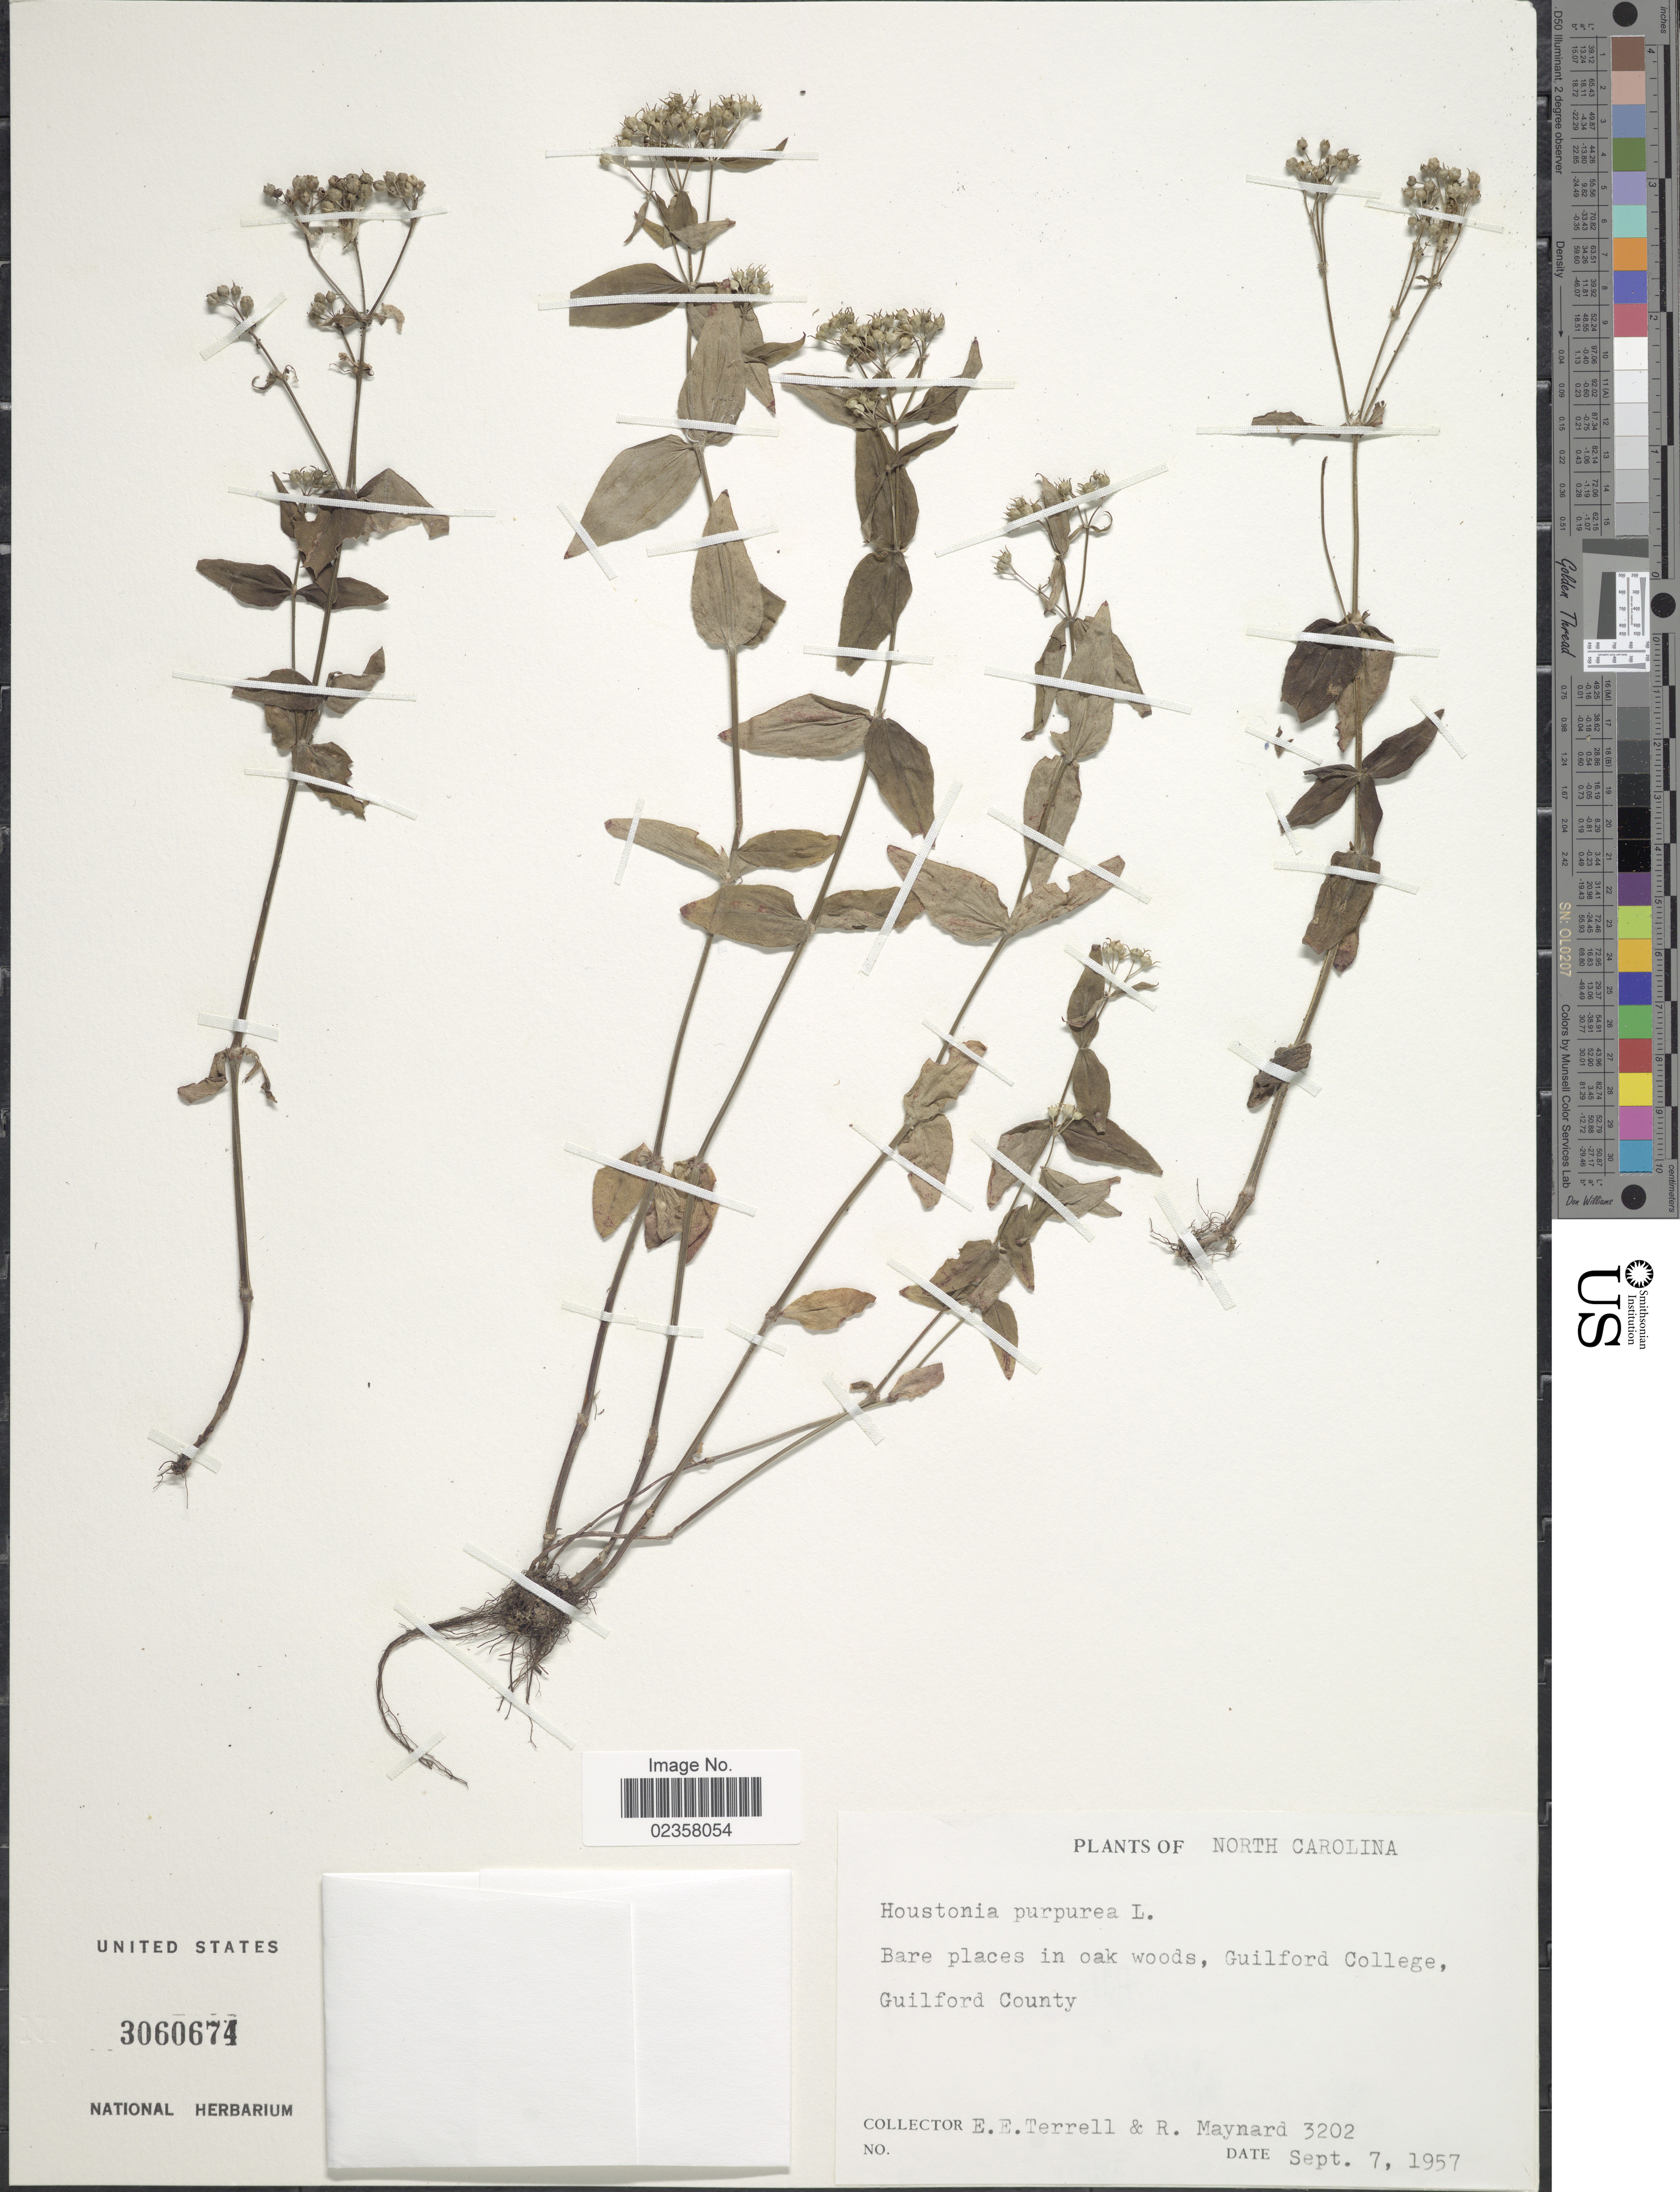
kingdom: Plantae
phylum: Tracheophyta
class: Magnoliopsida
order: Gentianales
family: Rubiaceae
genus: Houstonia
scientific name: Houstonia purpurea var. purpurea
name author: L.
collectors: E. E. Terrell & R. Maynard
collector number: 3202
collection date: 1957-09-07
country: United States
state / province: North Carolina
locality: Bare places in oak woods, Guilford College, Guilford County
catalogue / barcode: US 3060674